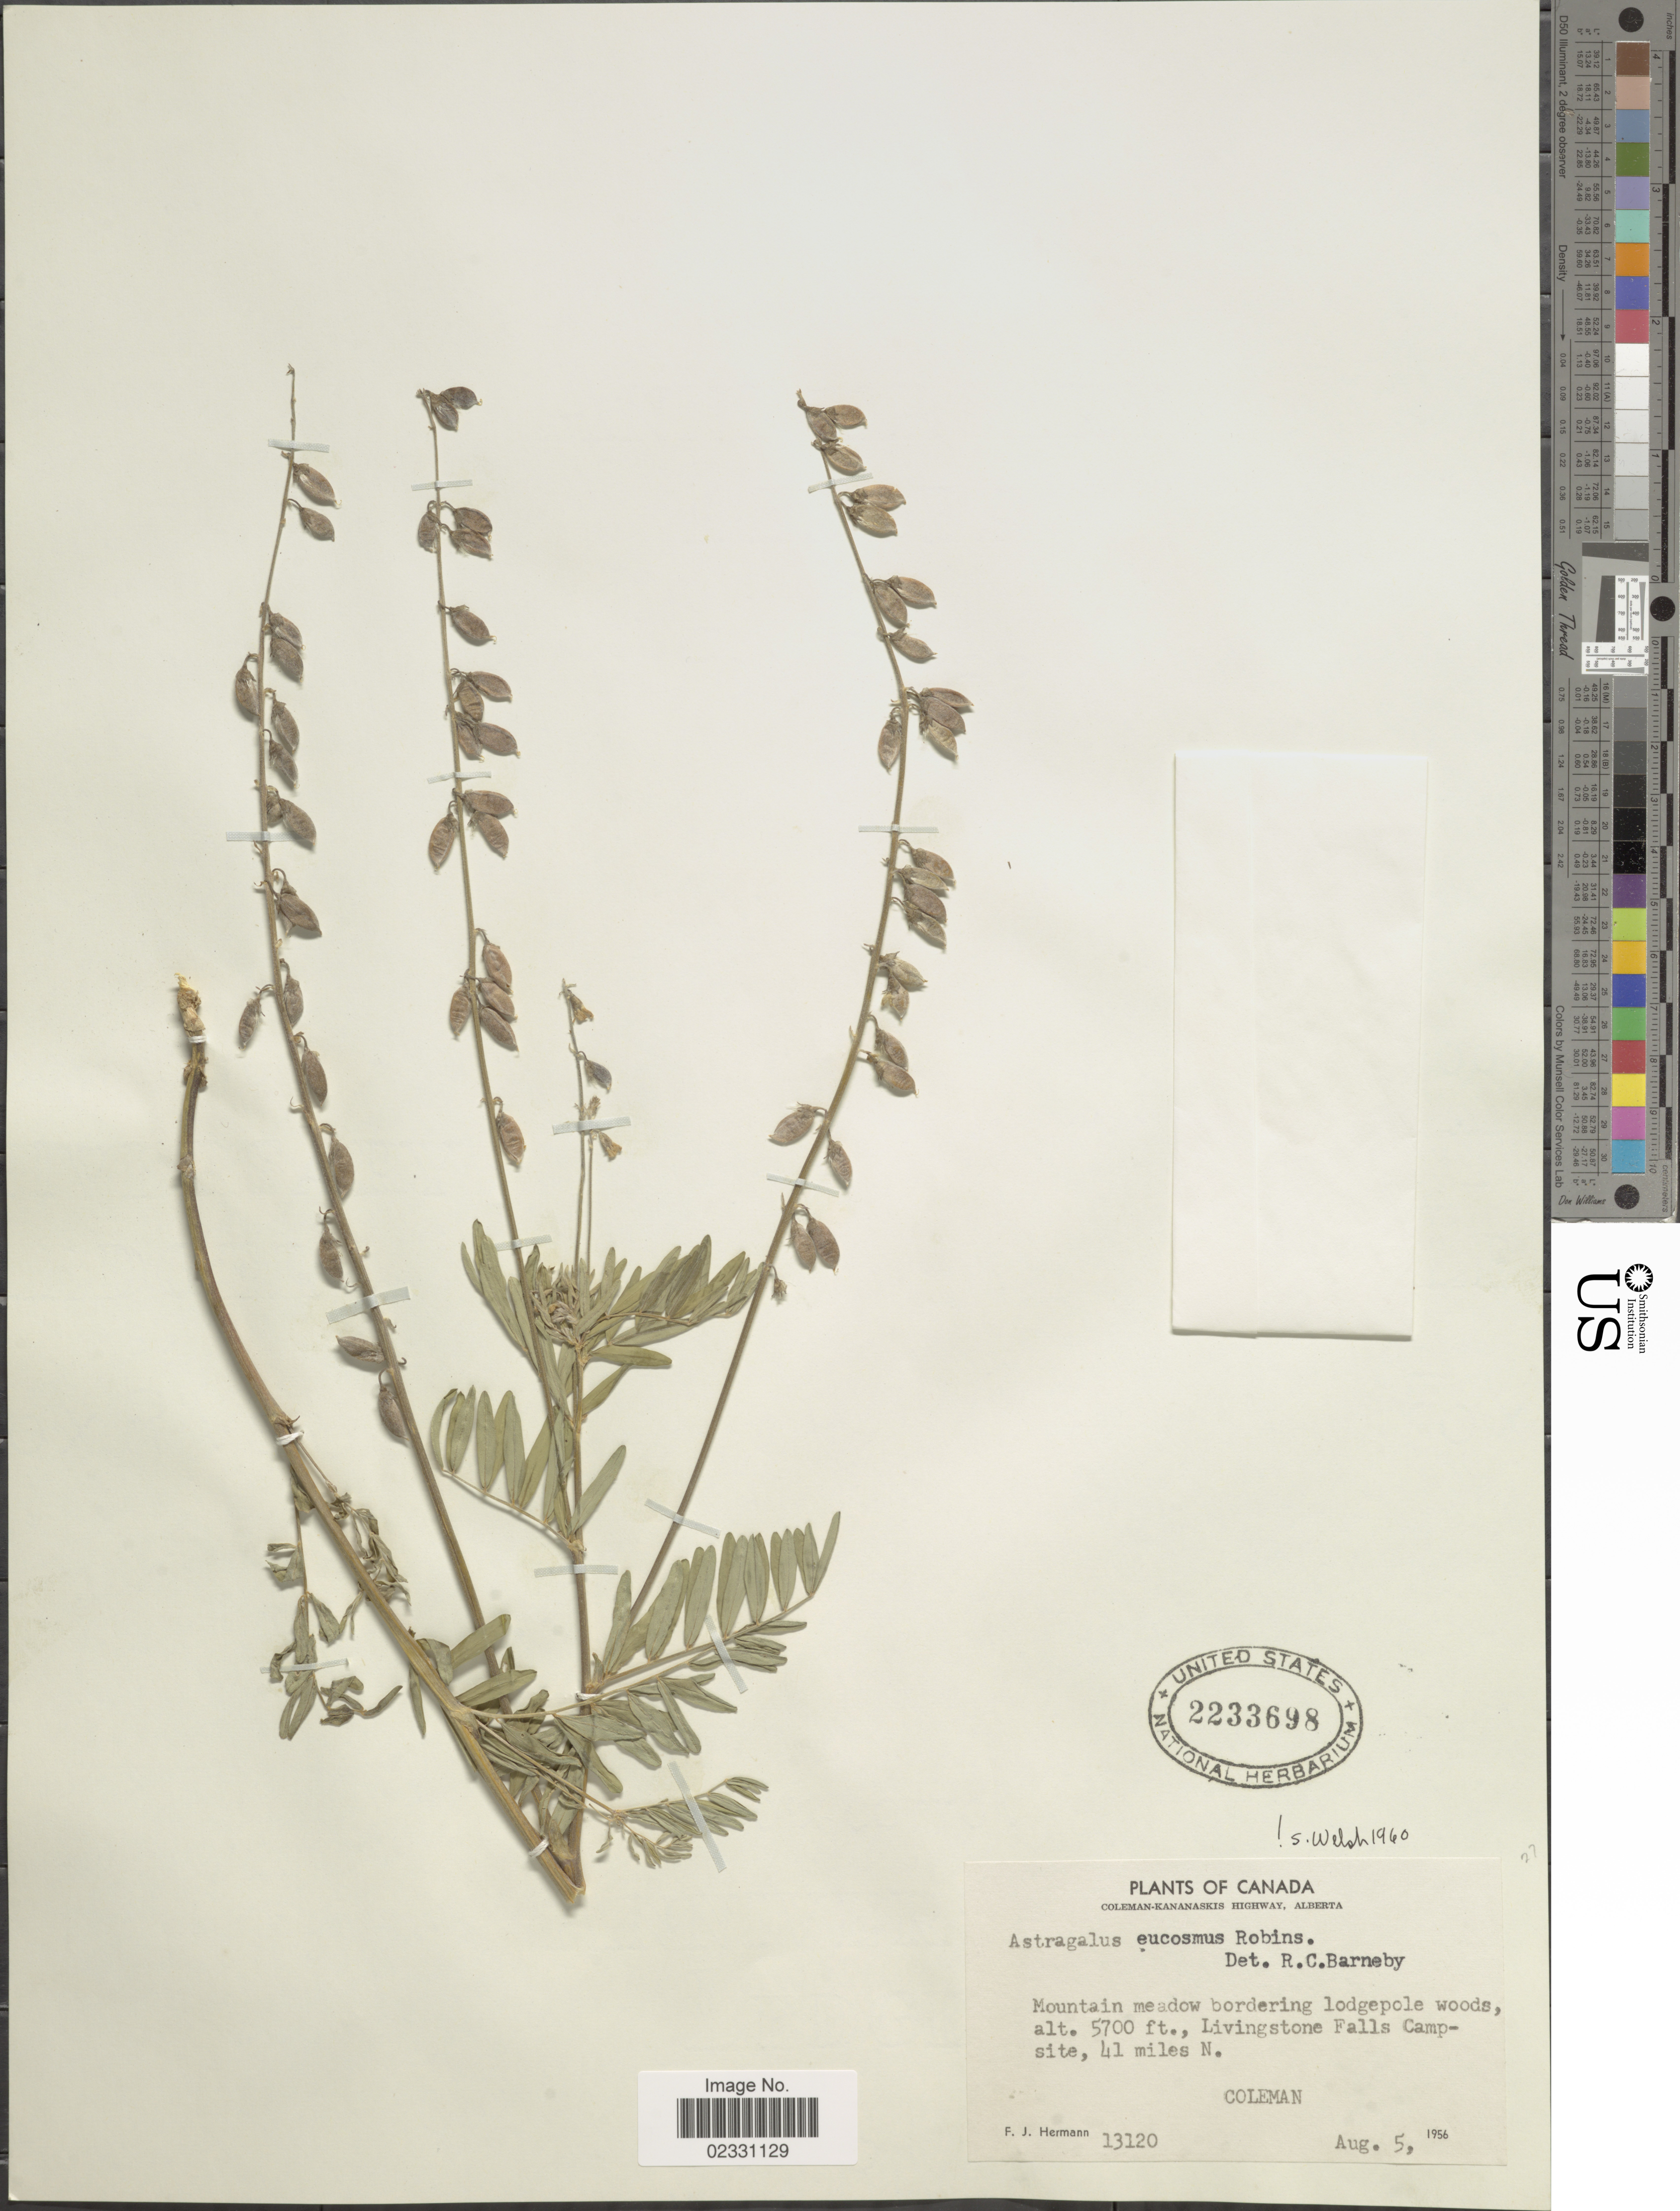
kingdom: Plantae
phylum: Tracheophyta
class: Magnoliopsida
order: Fabales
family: Fabaceae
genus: Astragalus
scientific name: Astragalus eucosmus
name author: B.L. Rob.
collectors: F. J. Hermann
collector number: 13120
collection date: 1956-08-05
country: Canada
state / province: Alberta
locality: Coleman-Kananaskis Highway. Livingstone Falls Campsite, 41 miles N. Coleman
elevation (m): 1737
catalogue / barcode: US 2233698